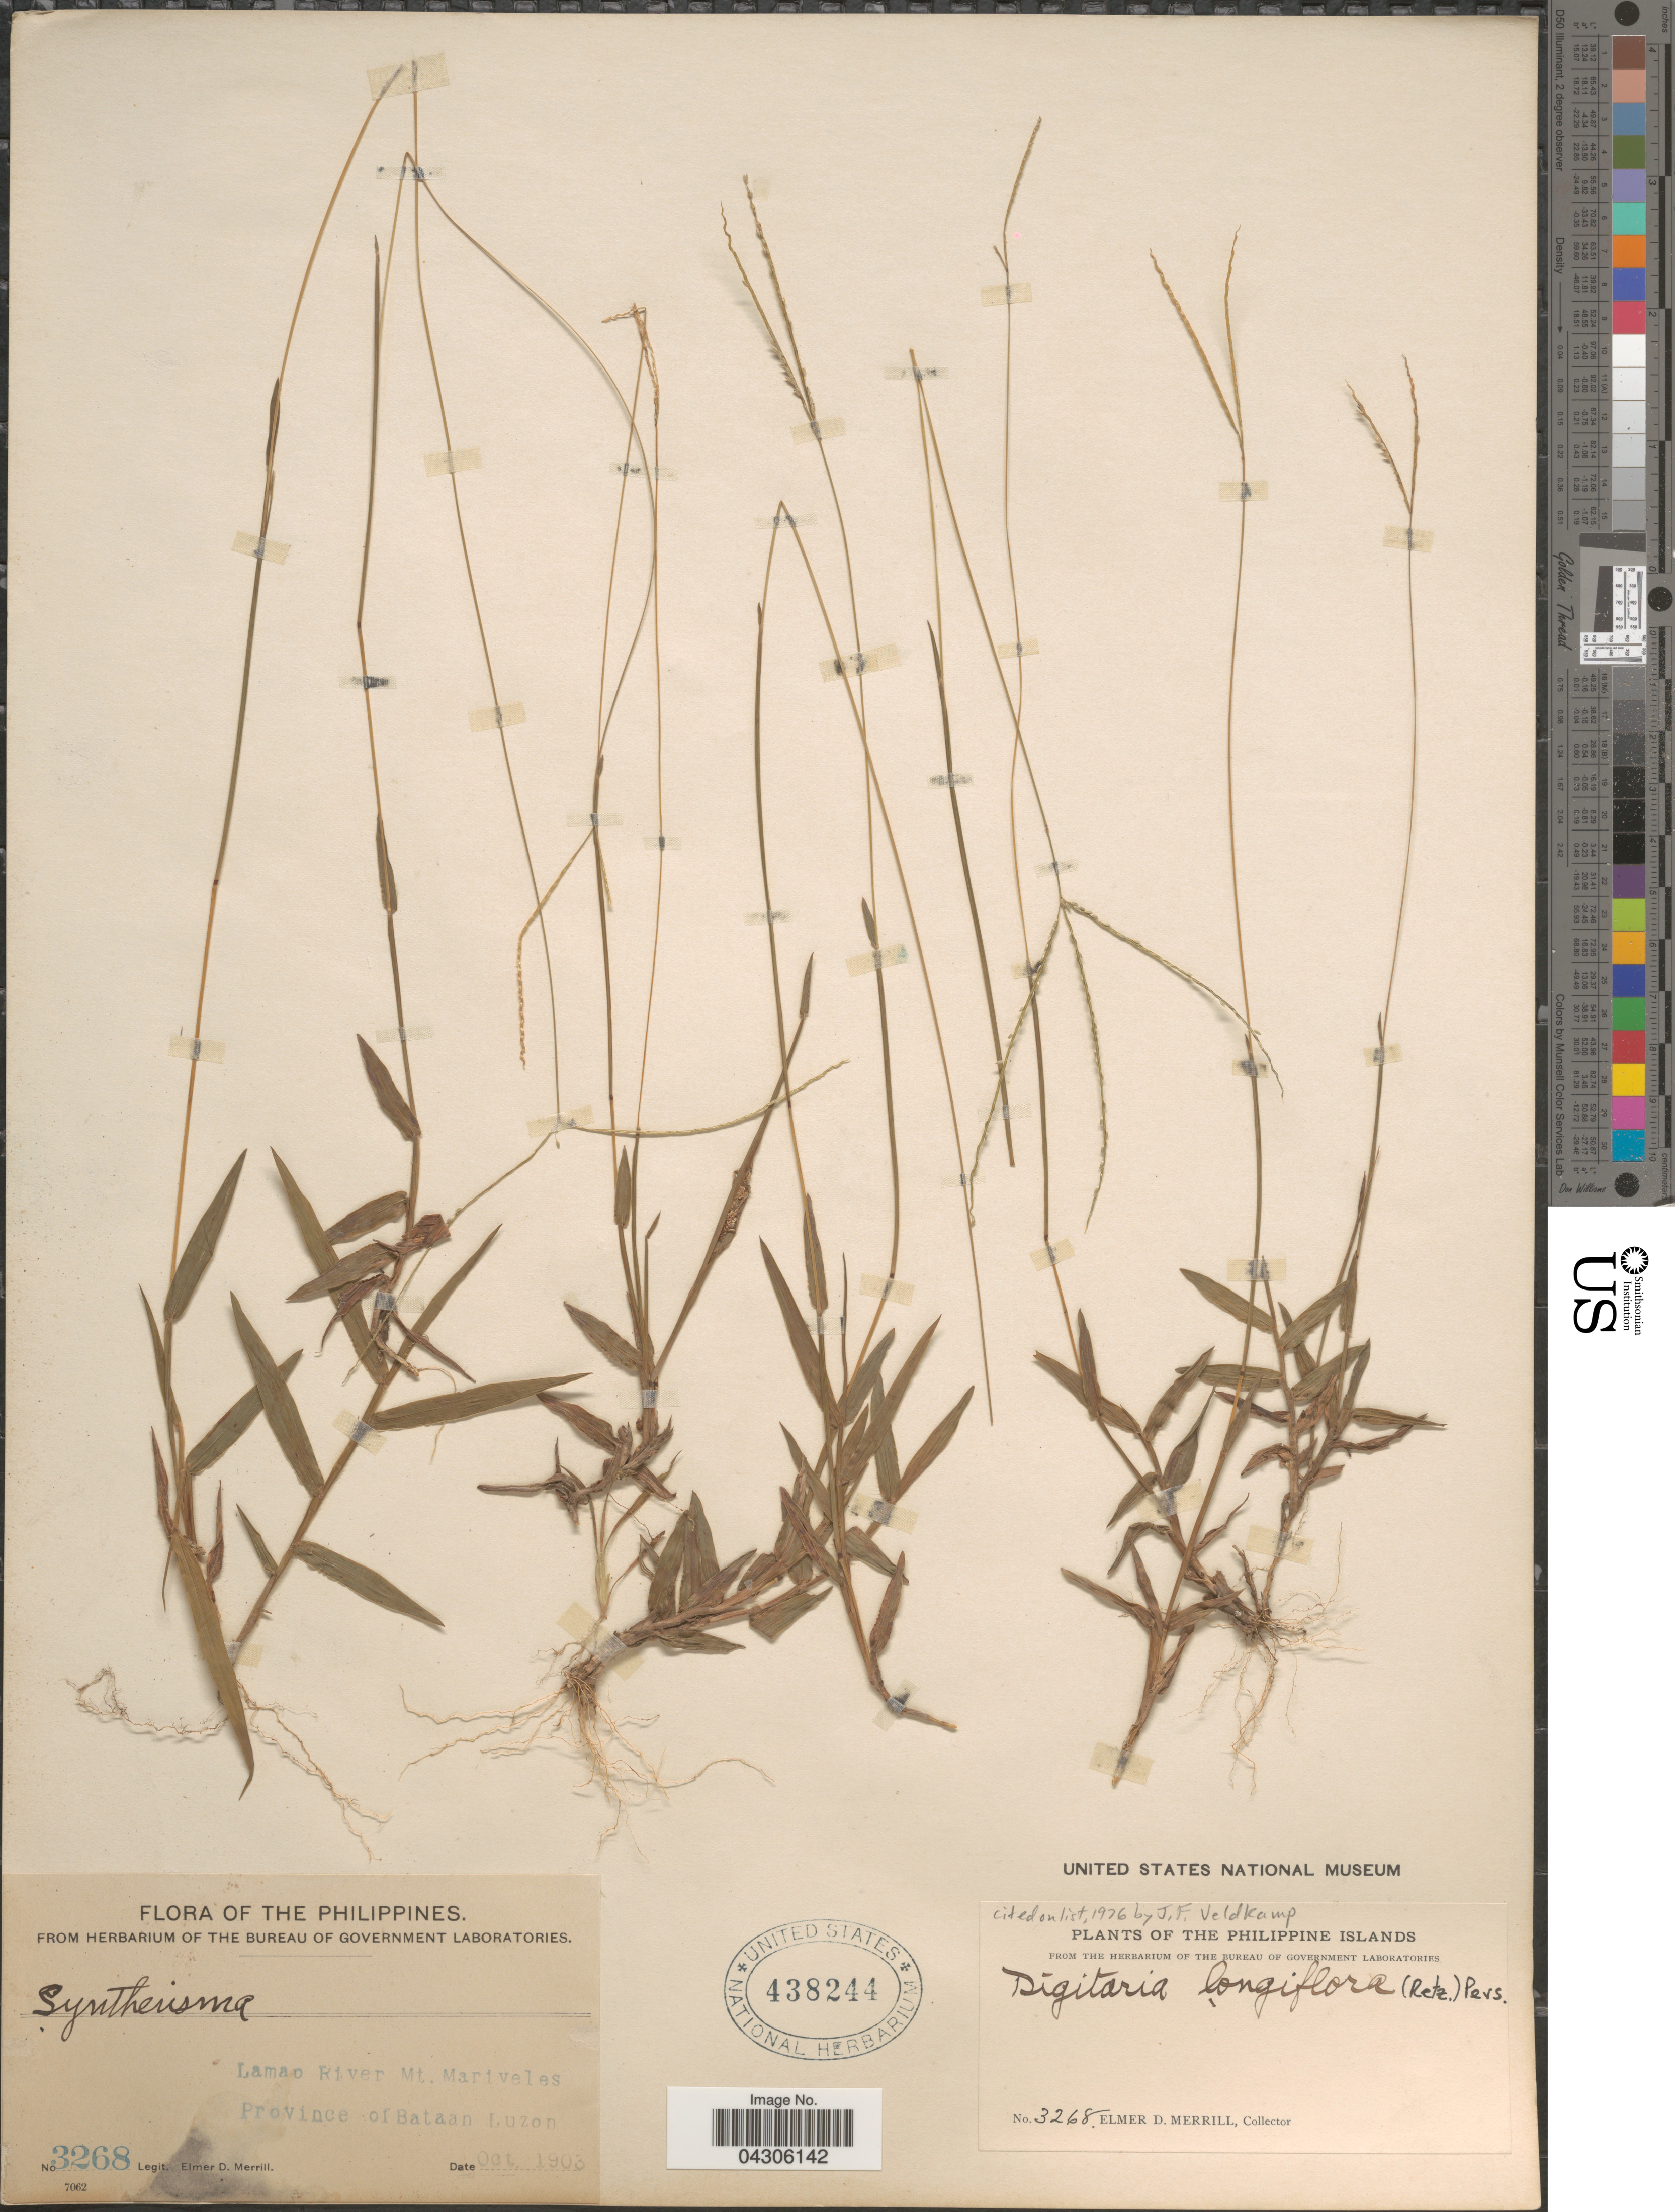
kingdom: Plantae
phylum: Tracheophyta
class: Liliopsida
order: Poales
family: Poaceae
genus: Digitaria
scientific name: Digitaria longiflora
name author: (Retz.) Pers.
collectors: E. D. Merrill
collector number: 3268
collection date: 1903-10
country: Philippines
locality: Lamao River Mt. Mariveles. Province of Bataan Luzon.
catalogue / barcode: US 438244